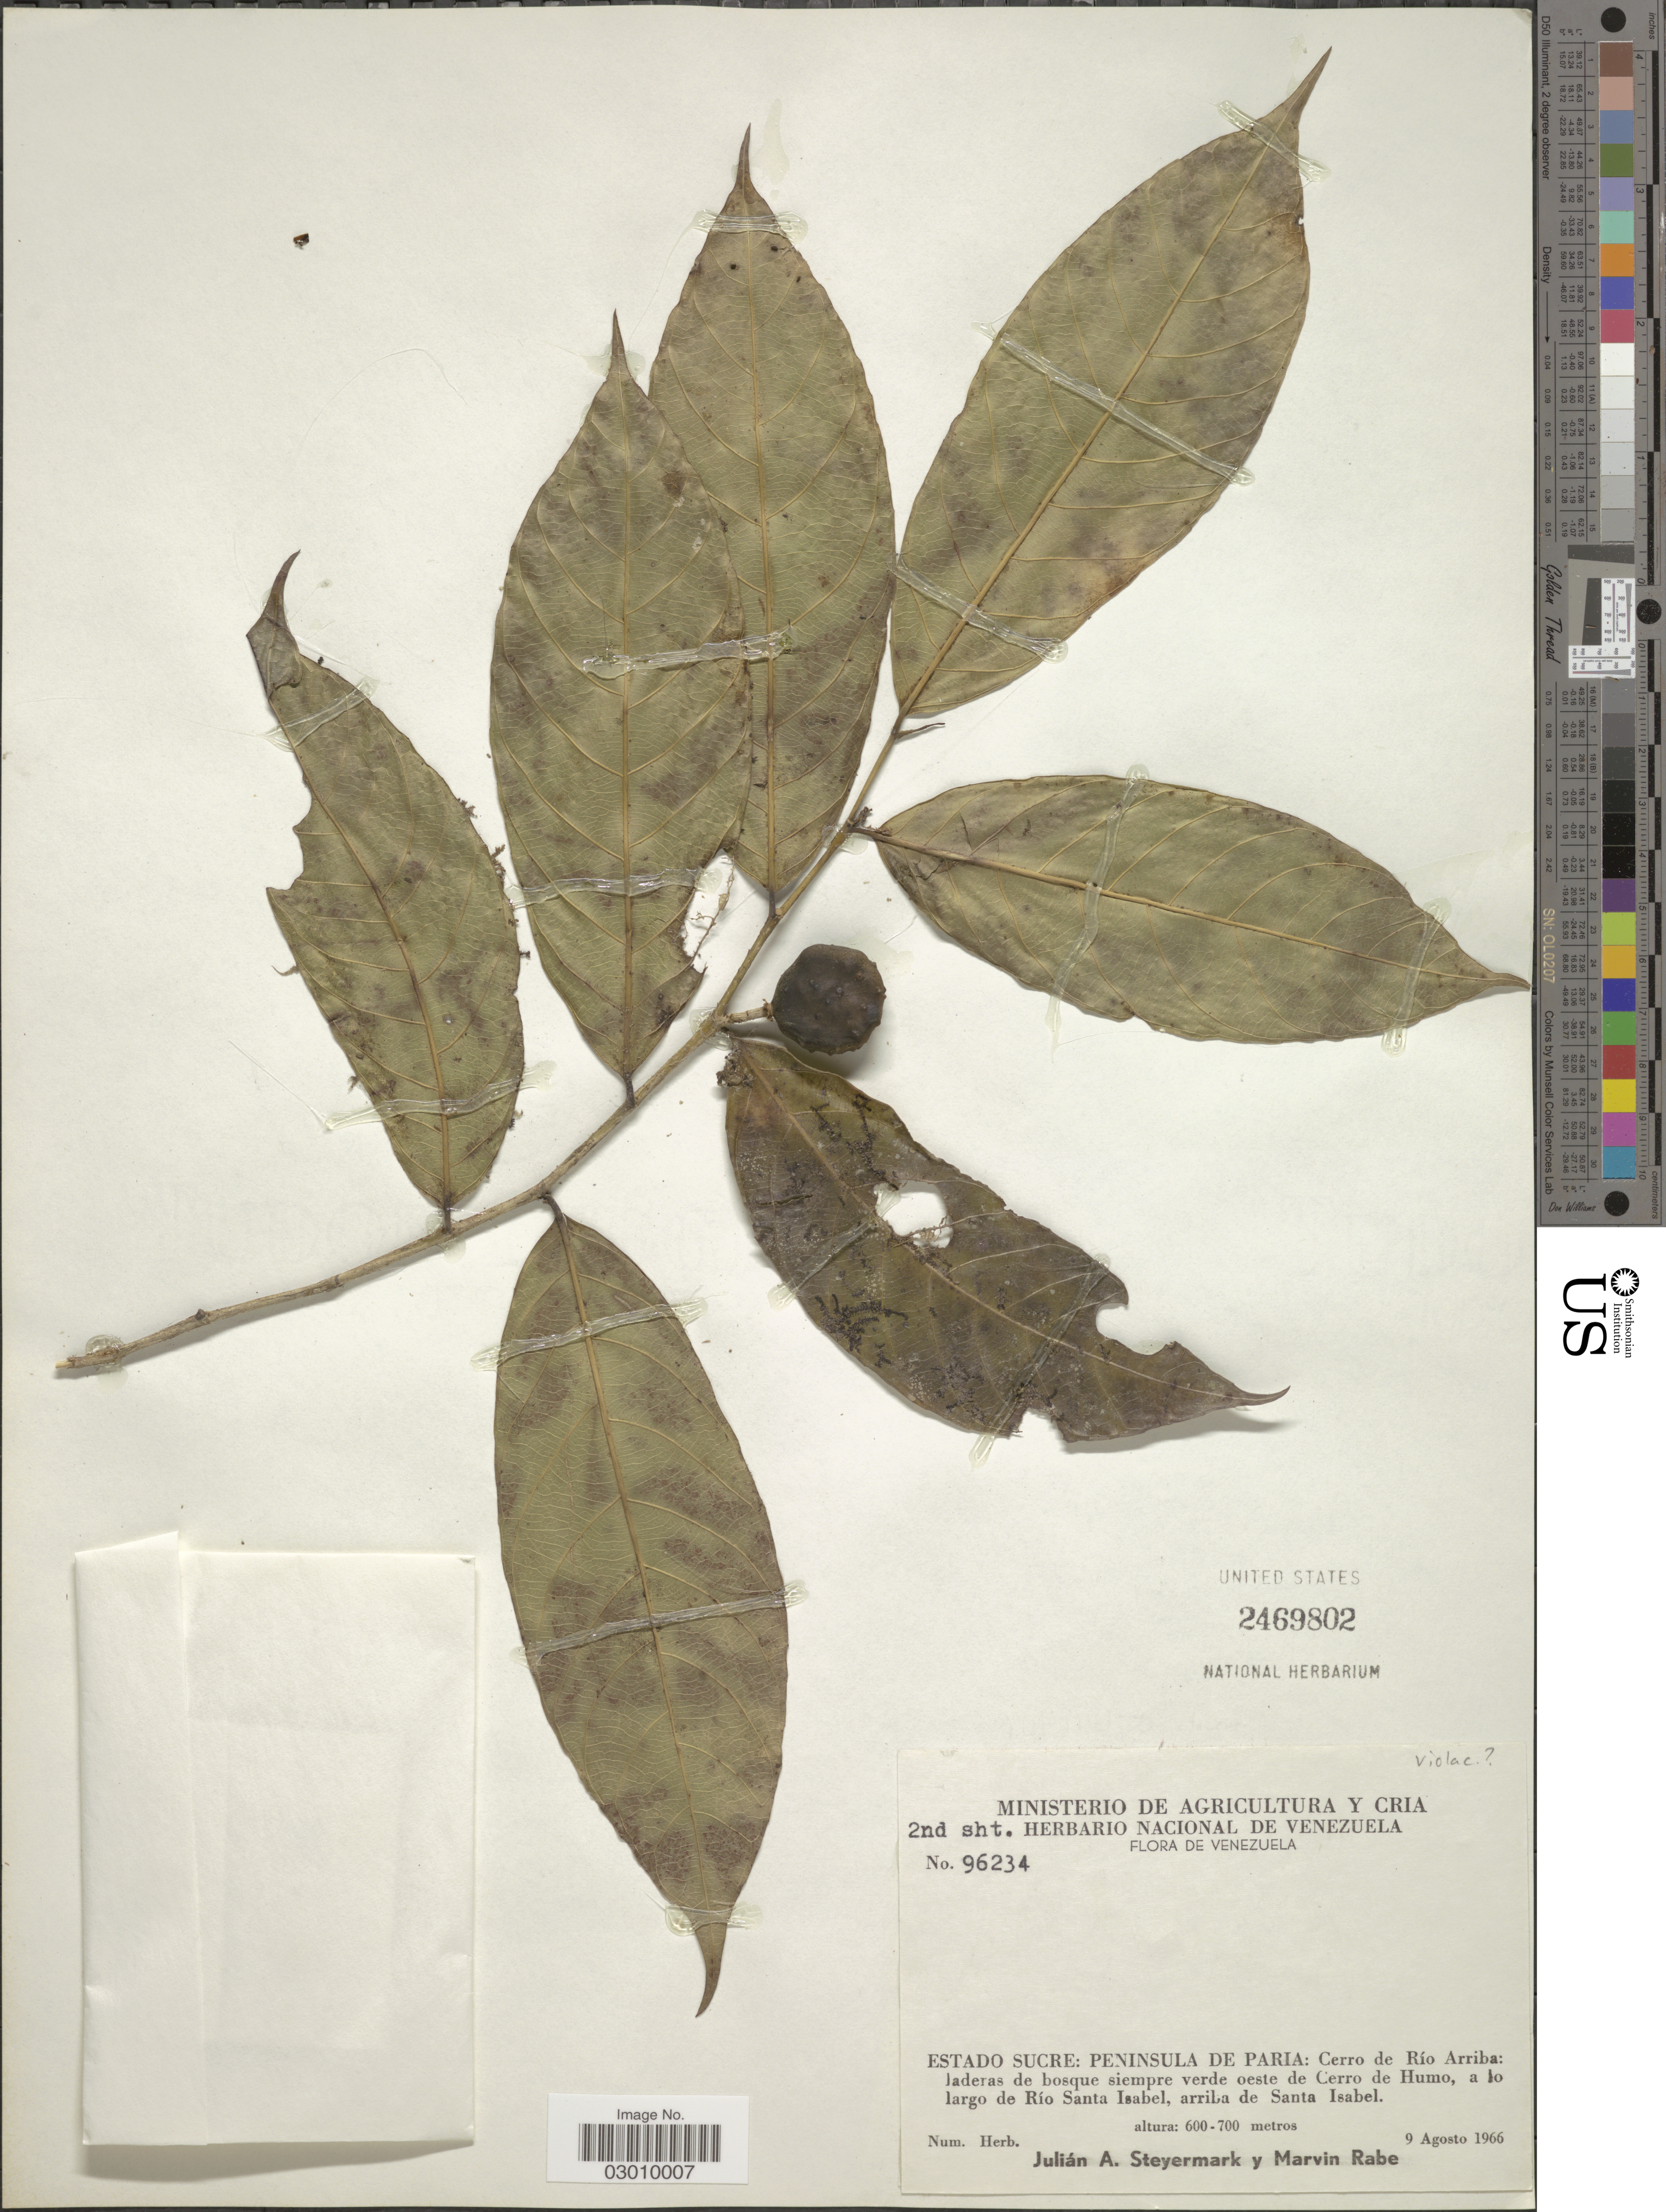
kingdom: Plantae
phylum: Tracheophyta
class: Magnoliopsida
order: Malpighiales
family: Violaceae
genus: Gloeospermum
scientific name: Gloeospermum sp.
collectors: J. Steyermark & M. Rabe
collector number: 96234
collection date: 1966-08-09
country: Venezuela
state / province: Sucre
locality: Peninsula De Paria: Cerro de Río Arriba: laderas de bosque siempre verde oeste de Cerro de Humo, a lo largo de Río Santa Isabel, arriba de Santa Isabel.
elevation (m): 600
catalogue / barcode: US 2469802